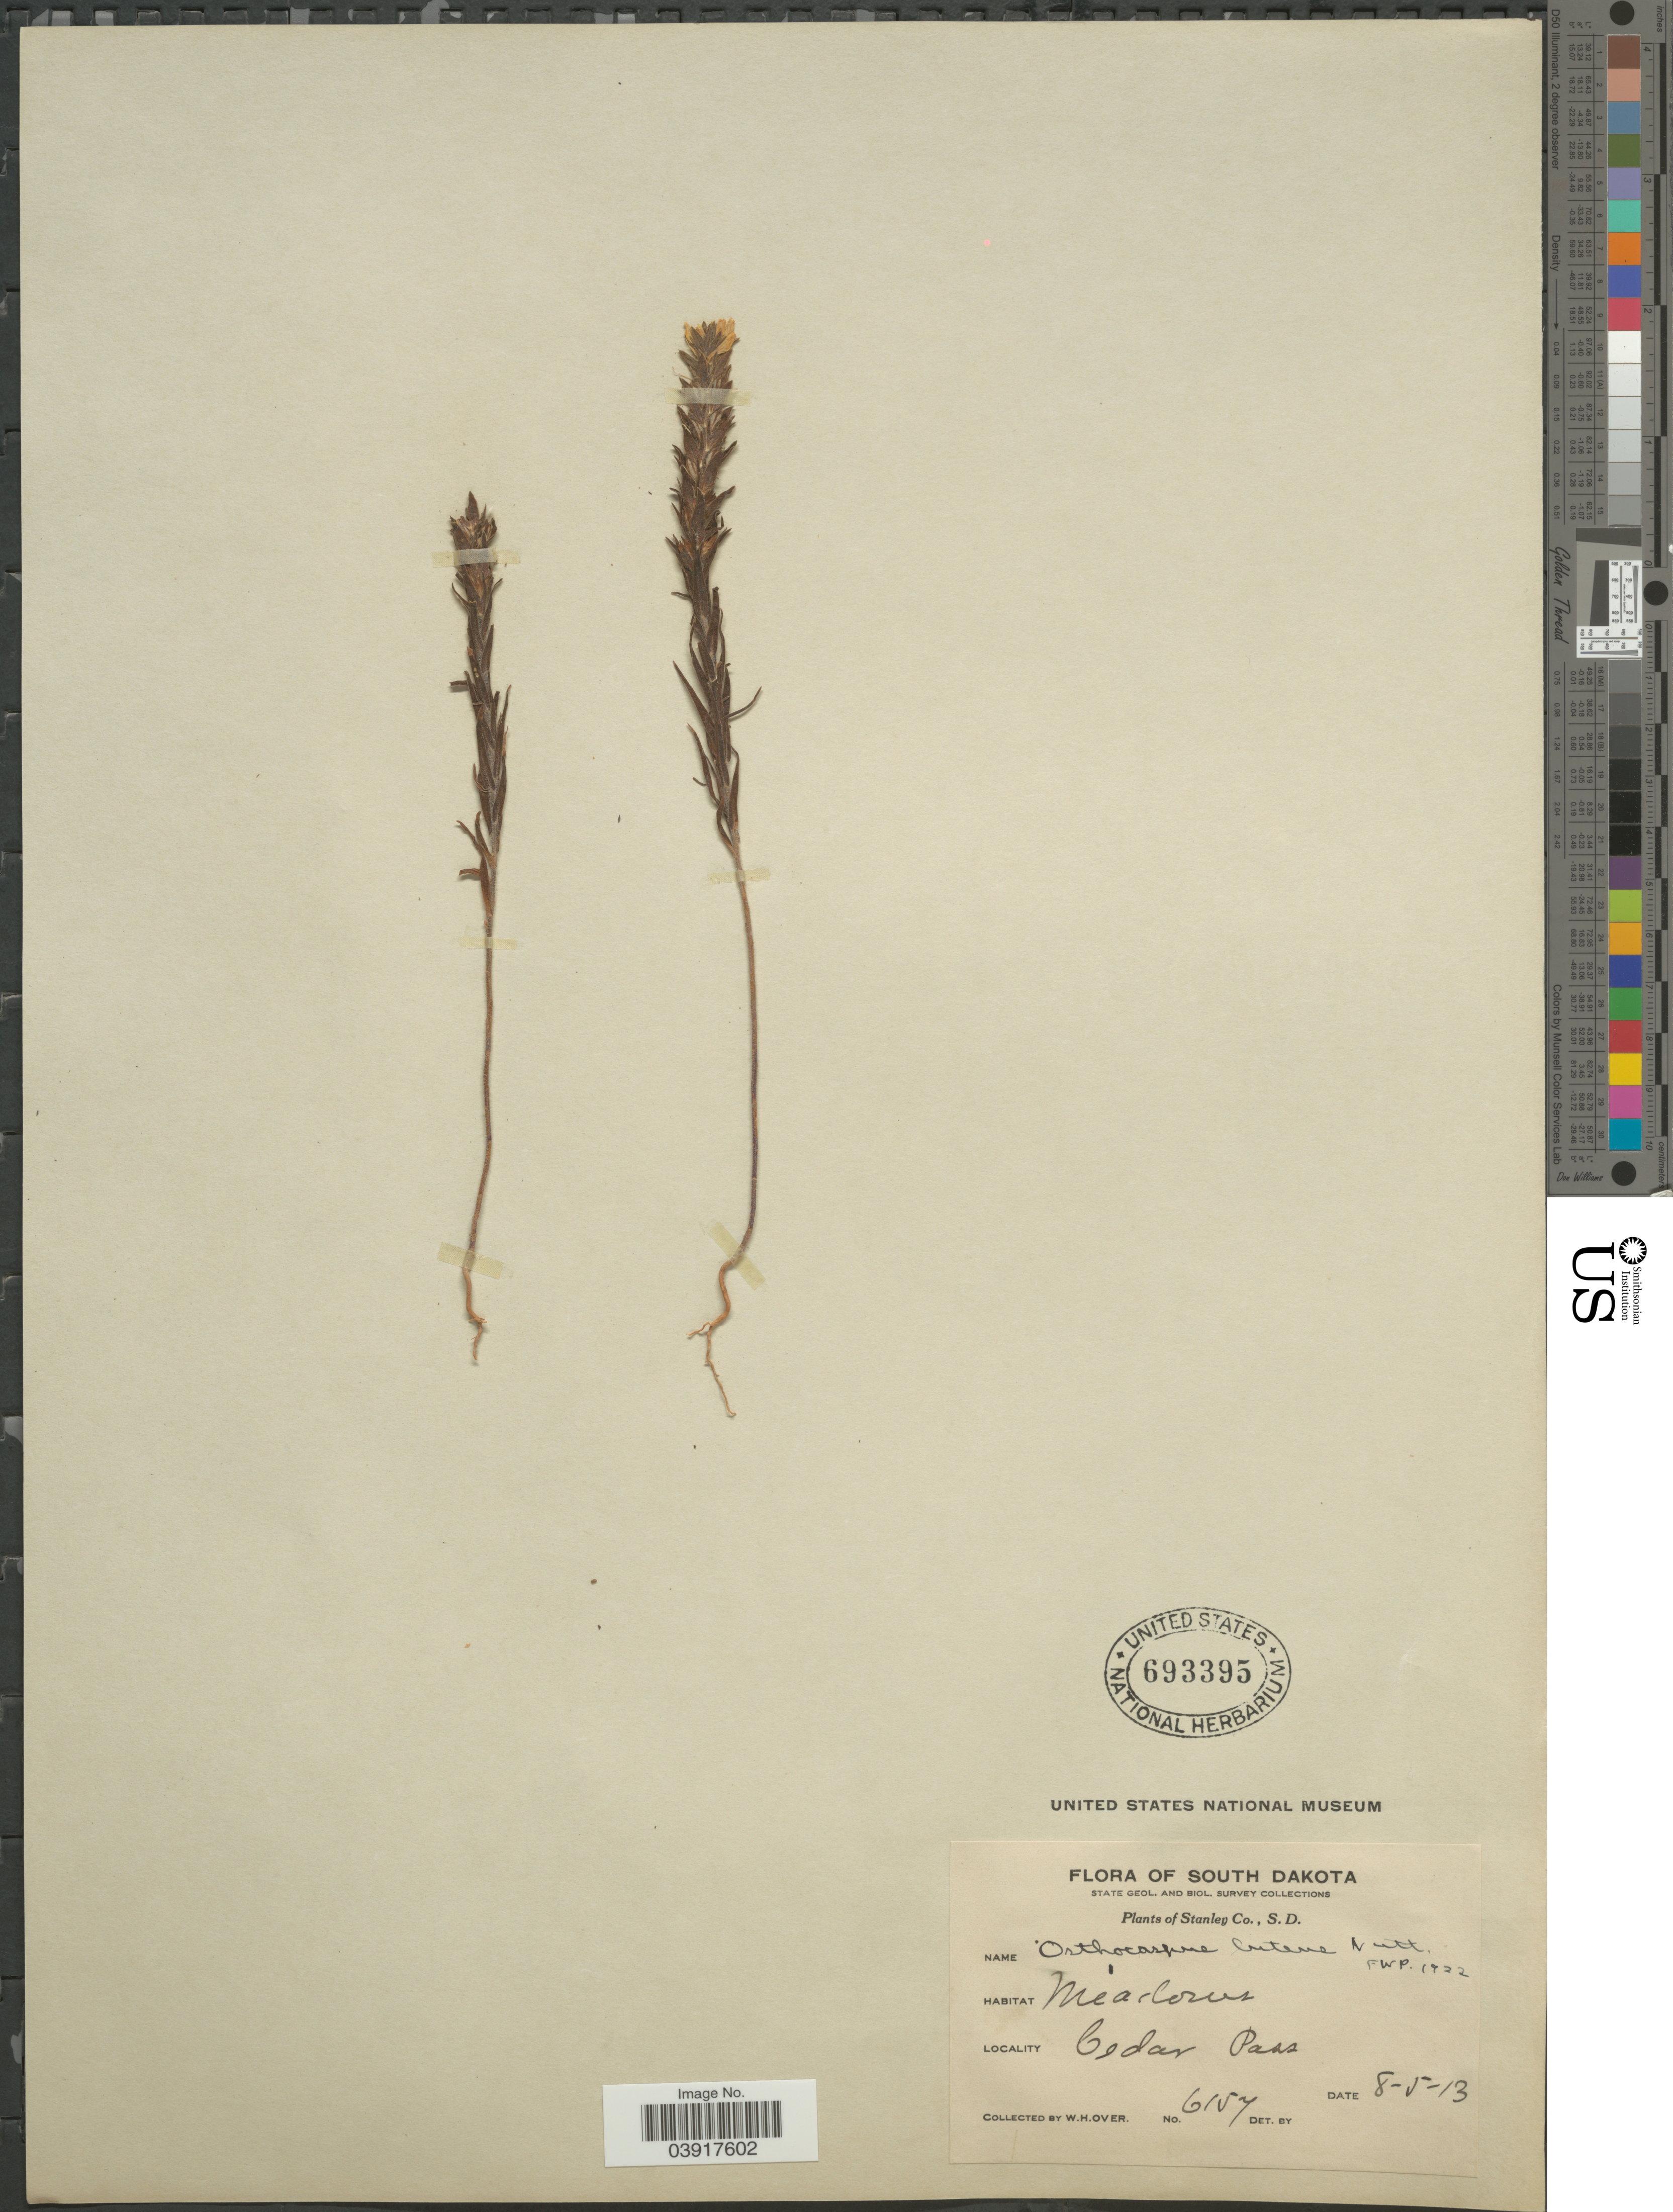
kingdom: Plantae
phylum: Tracheophyta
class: Magnoliopsida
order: Lamiales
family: Orobanchaceae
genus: Orthocarpus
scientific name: Orthocarpus luteus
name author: Nutt.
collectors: W. Over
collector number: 6157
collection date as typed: Transcribed d/m/y: 5/8/13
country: United States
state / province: South Dakota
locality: Stanley Co. Cedar Pass.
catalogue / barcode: US 693395